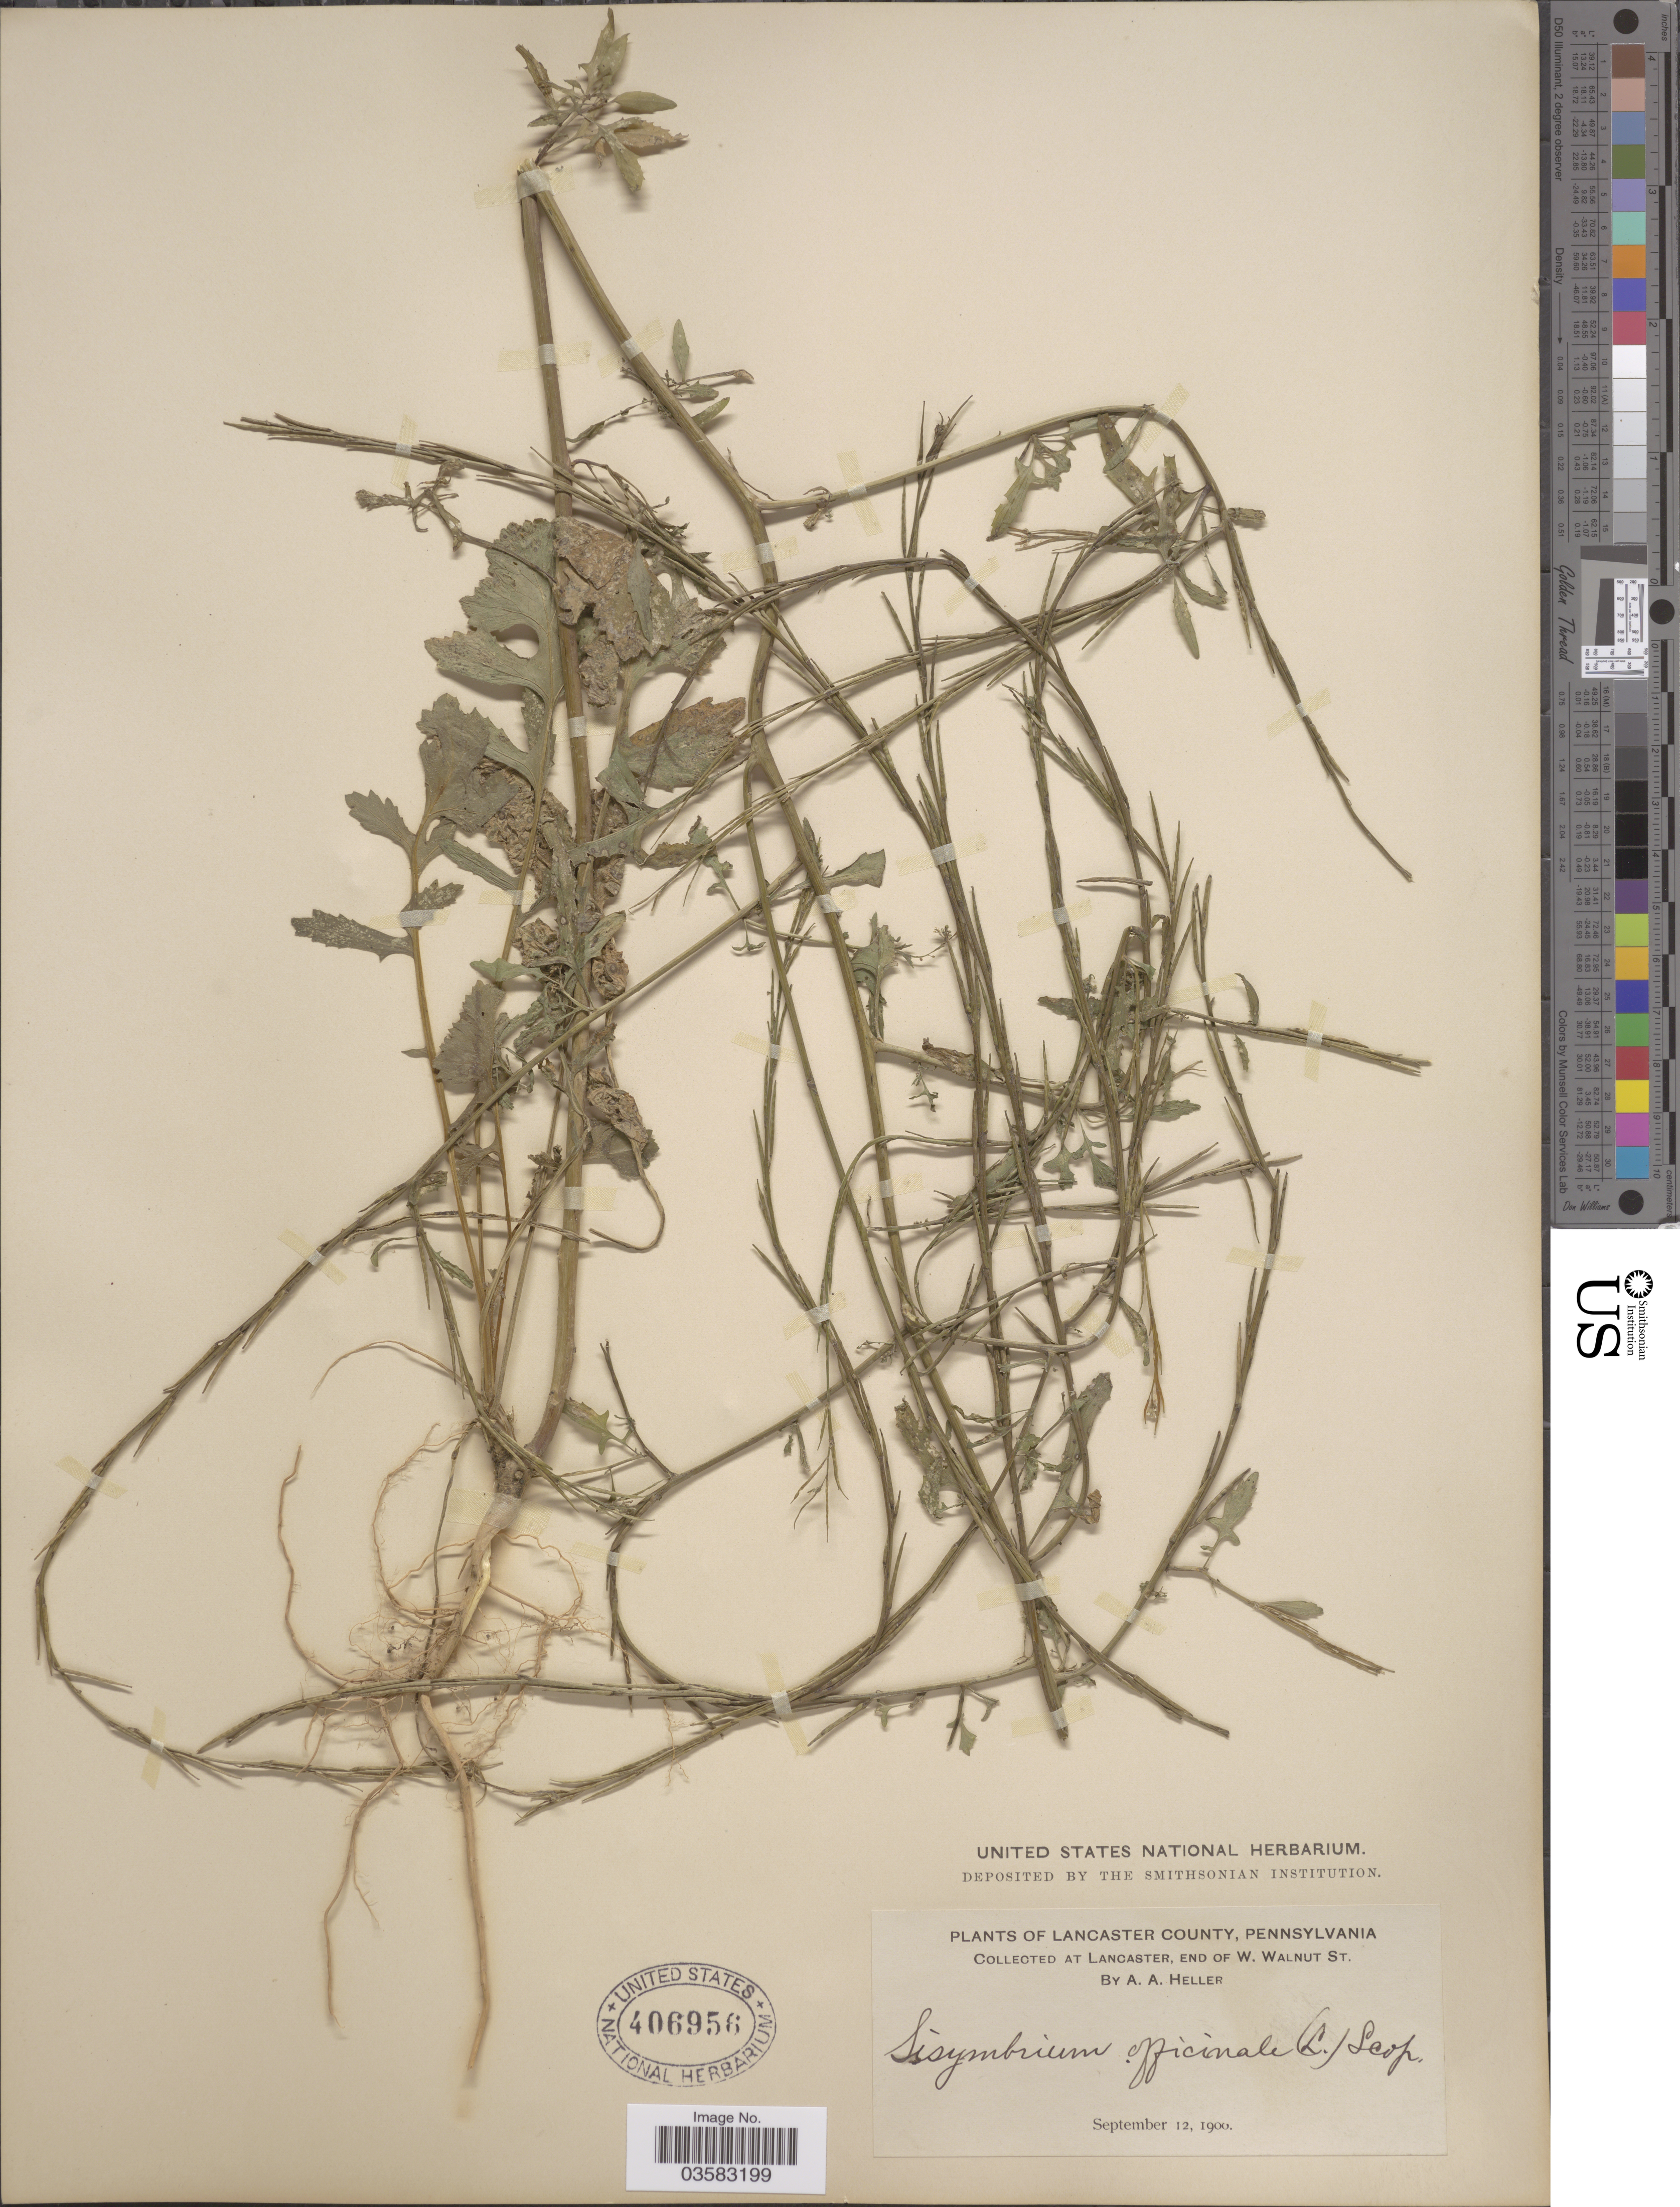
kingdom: Plantae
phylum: Tracheophyta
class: Magnoliopsida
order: Brassicales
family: Brassicaceae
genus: Sisymbrium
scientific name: Sisymbrium officinale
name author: (L.) Scop.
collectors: A. A. Heller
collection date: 1900-09-12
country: United States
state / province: Pennsylvania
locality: Lancaster County. Lancaster, end of W. Walnut St.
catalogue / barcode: US 406956